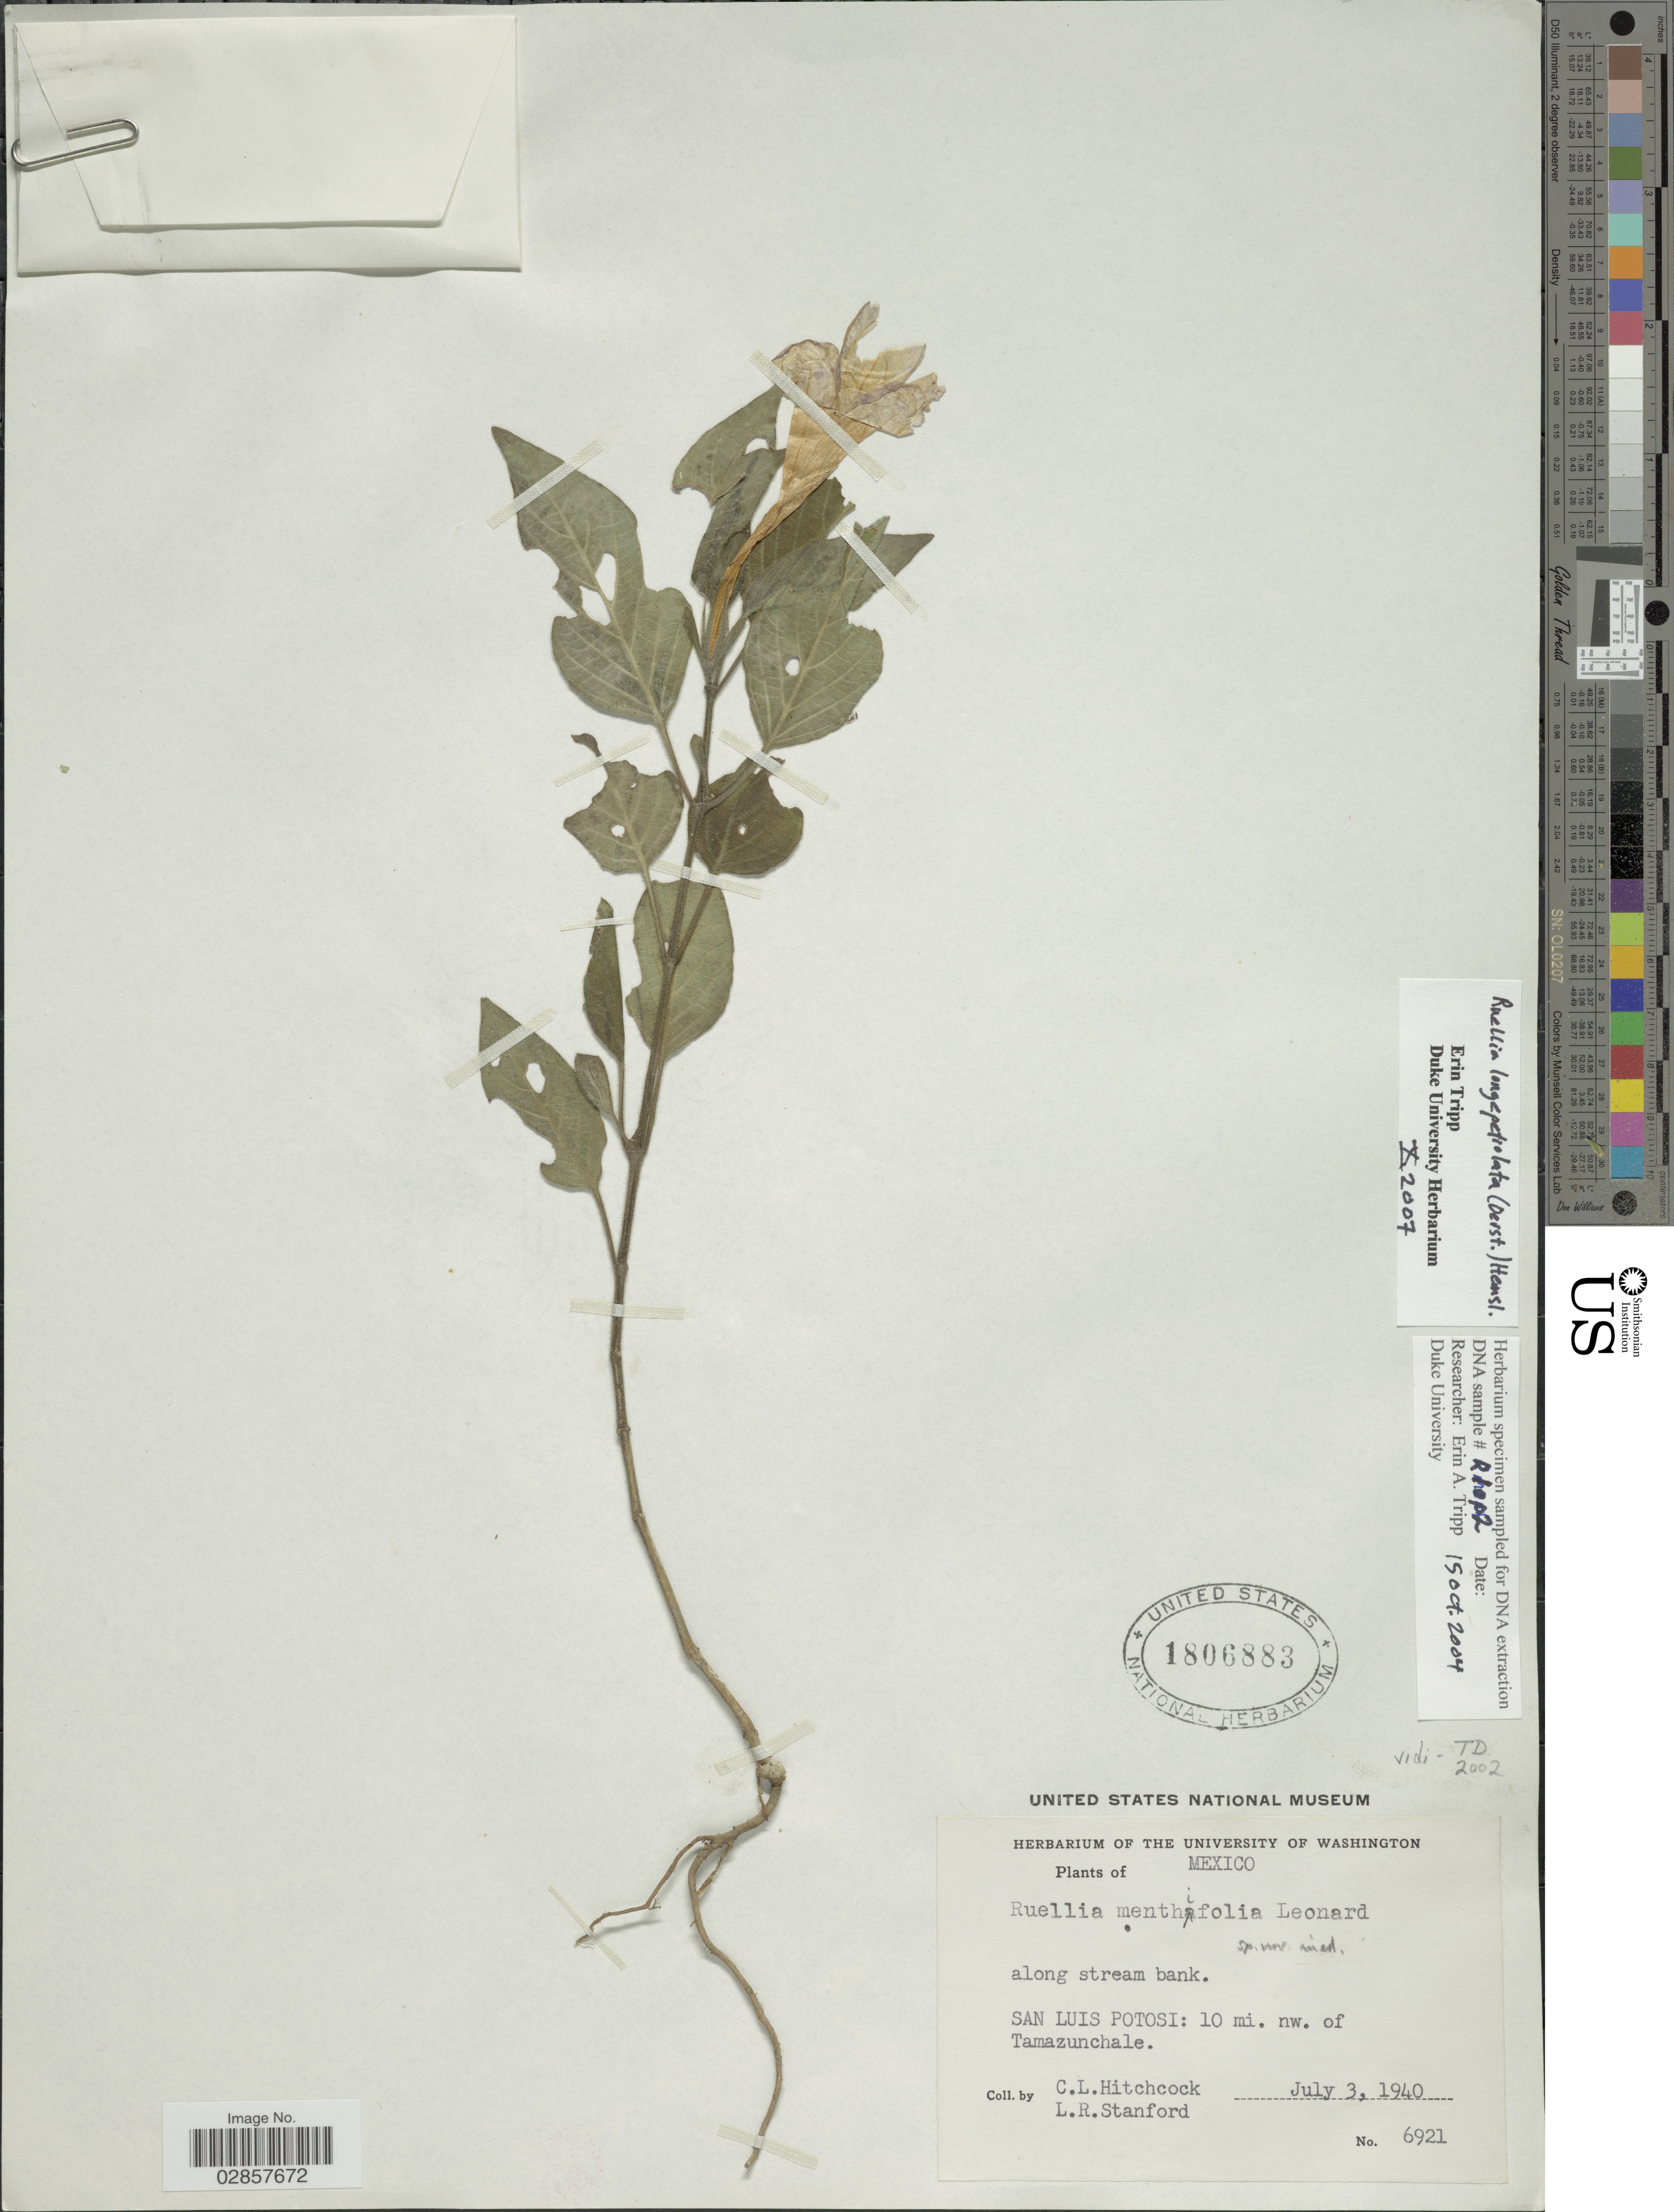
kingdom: Plantae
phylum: Tracheophyta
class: Magnoliopsida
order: Lamiales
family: Acanthaceae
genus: Ruellia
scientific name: Ruellia longepetiolata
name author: (Oerst.) Hemsl.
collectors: C. L. Hitchcock & L. R. Stanford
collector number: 6921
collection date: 1940-07-03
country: Mexico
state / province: San Luis Potosí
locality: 10 mi. nw. of Tamanzunchale.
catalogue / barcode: US 1806883